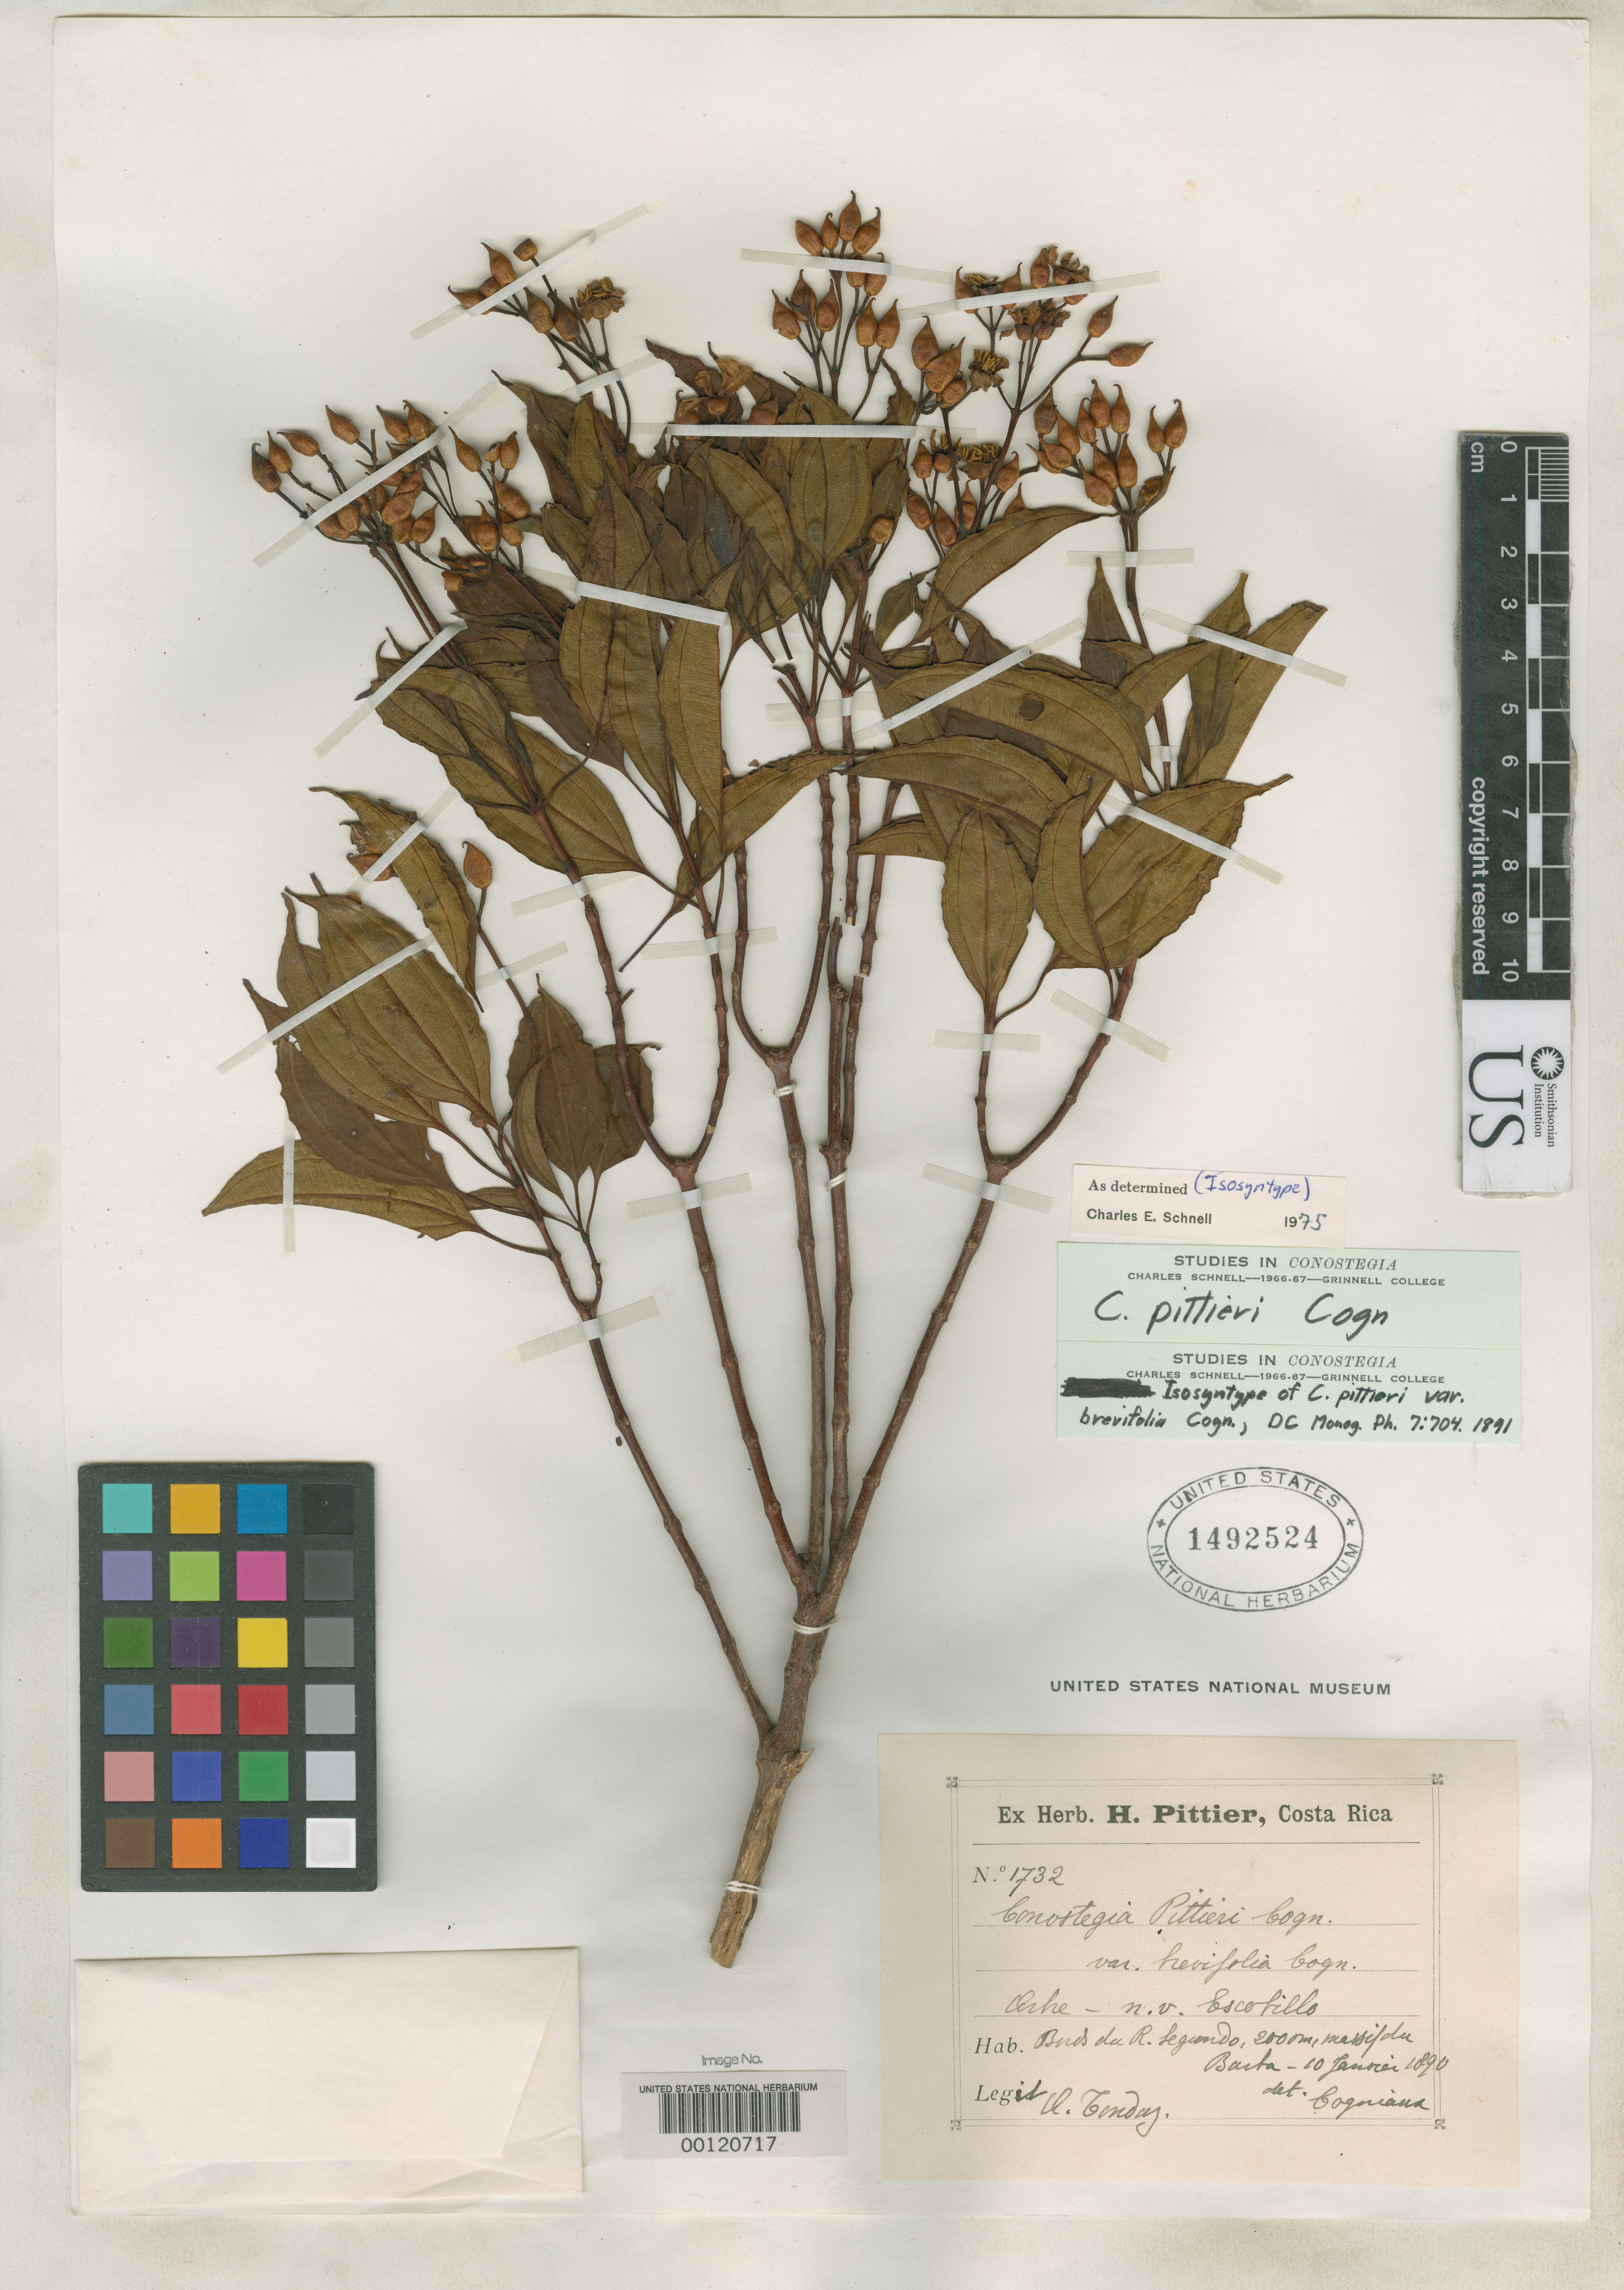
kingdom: Plantae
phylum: Tracheophyta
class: Magnoliopsida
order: Myrtales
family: Melastomataceae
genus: Conostegia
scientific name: Conostegia pittieri var. brevifolia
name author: Cogn. in A. DC.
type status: Isosyntype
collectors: A. Tonduz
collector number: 1732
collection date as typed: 10 Jan 1890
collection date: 1890-01-10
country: Costa Rica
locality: Rio Segundo, Barba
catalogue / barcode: US 1492524